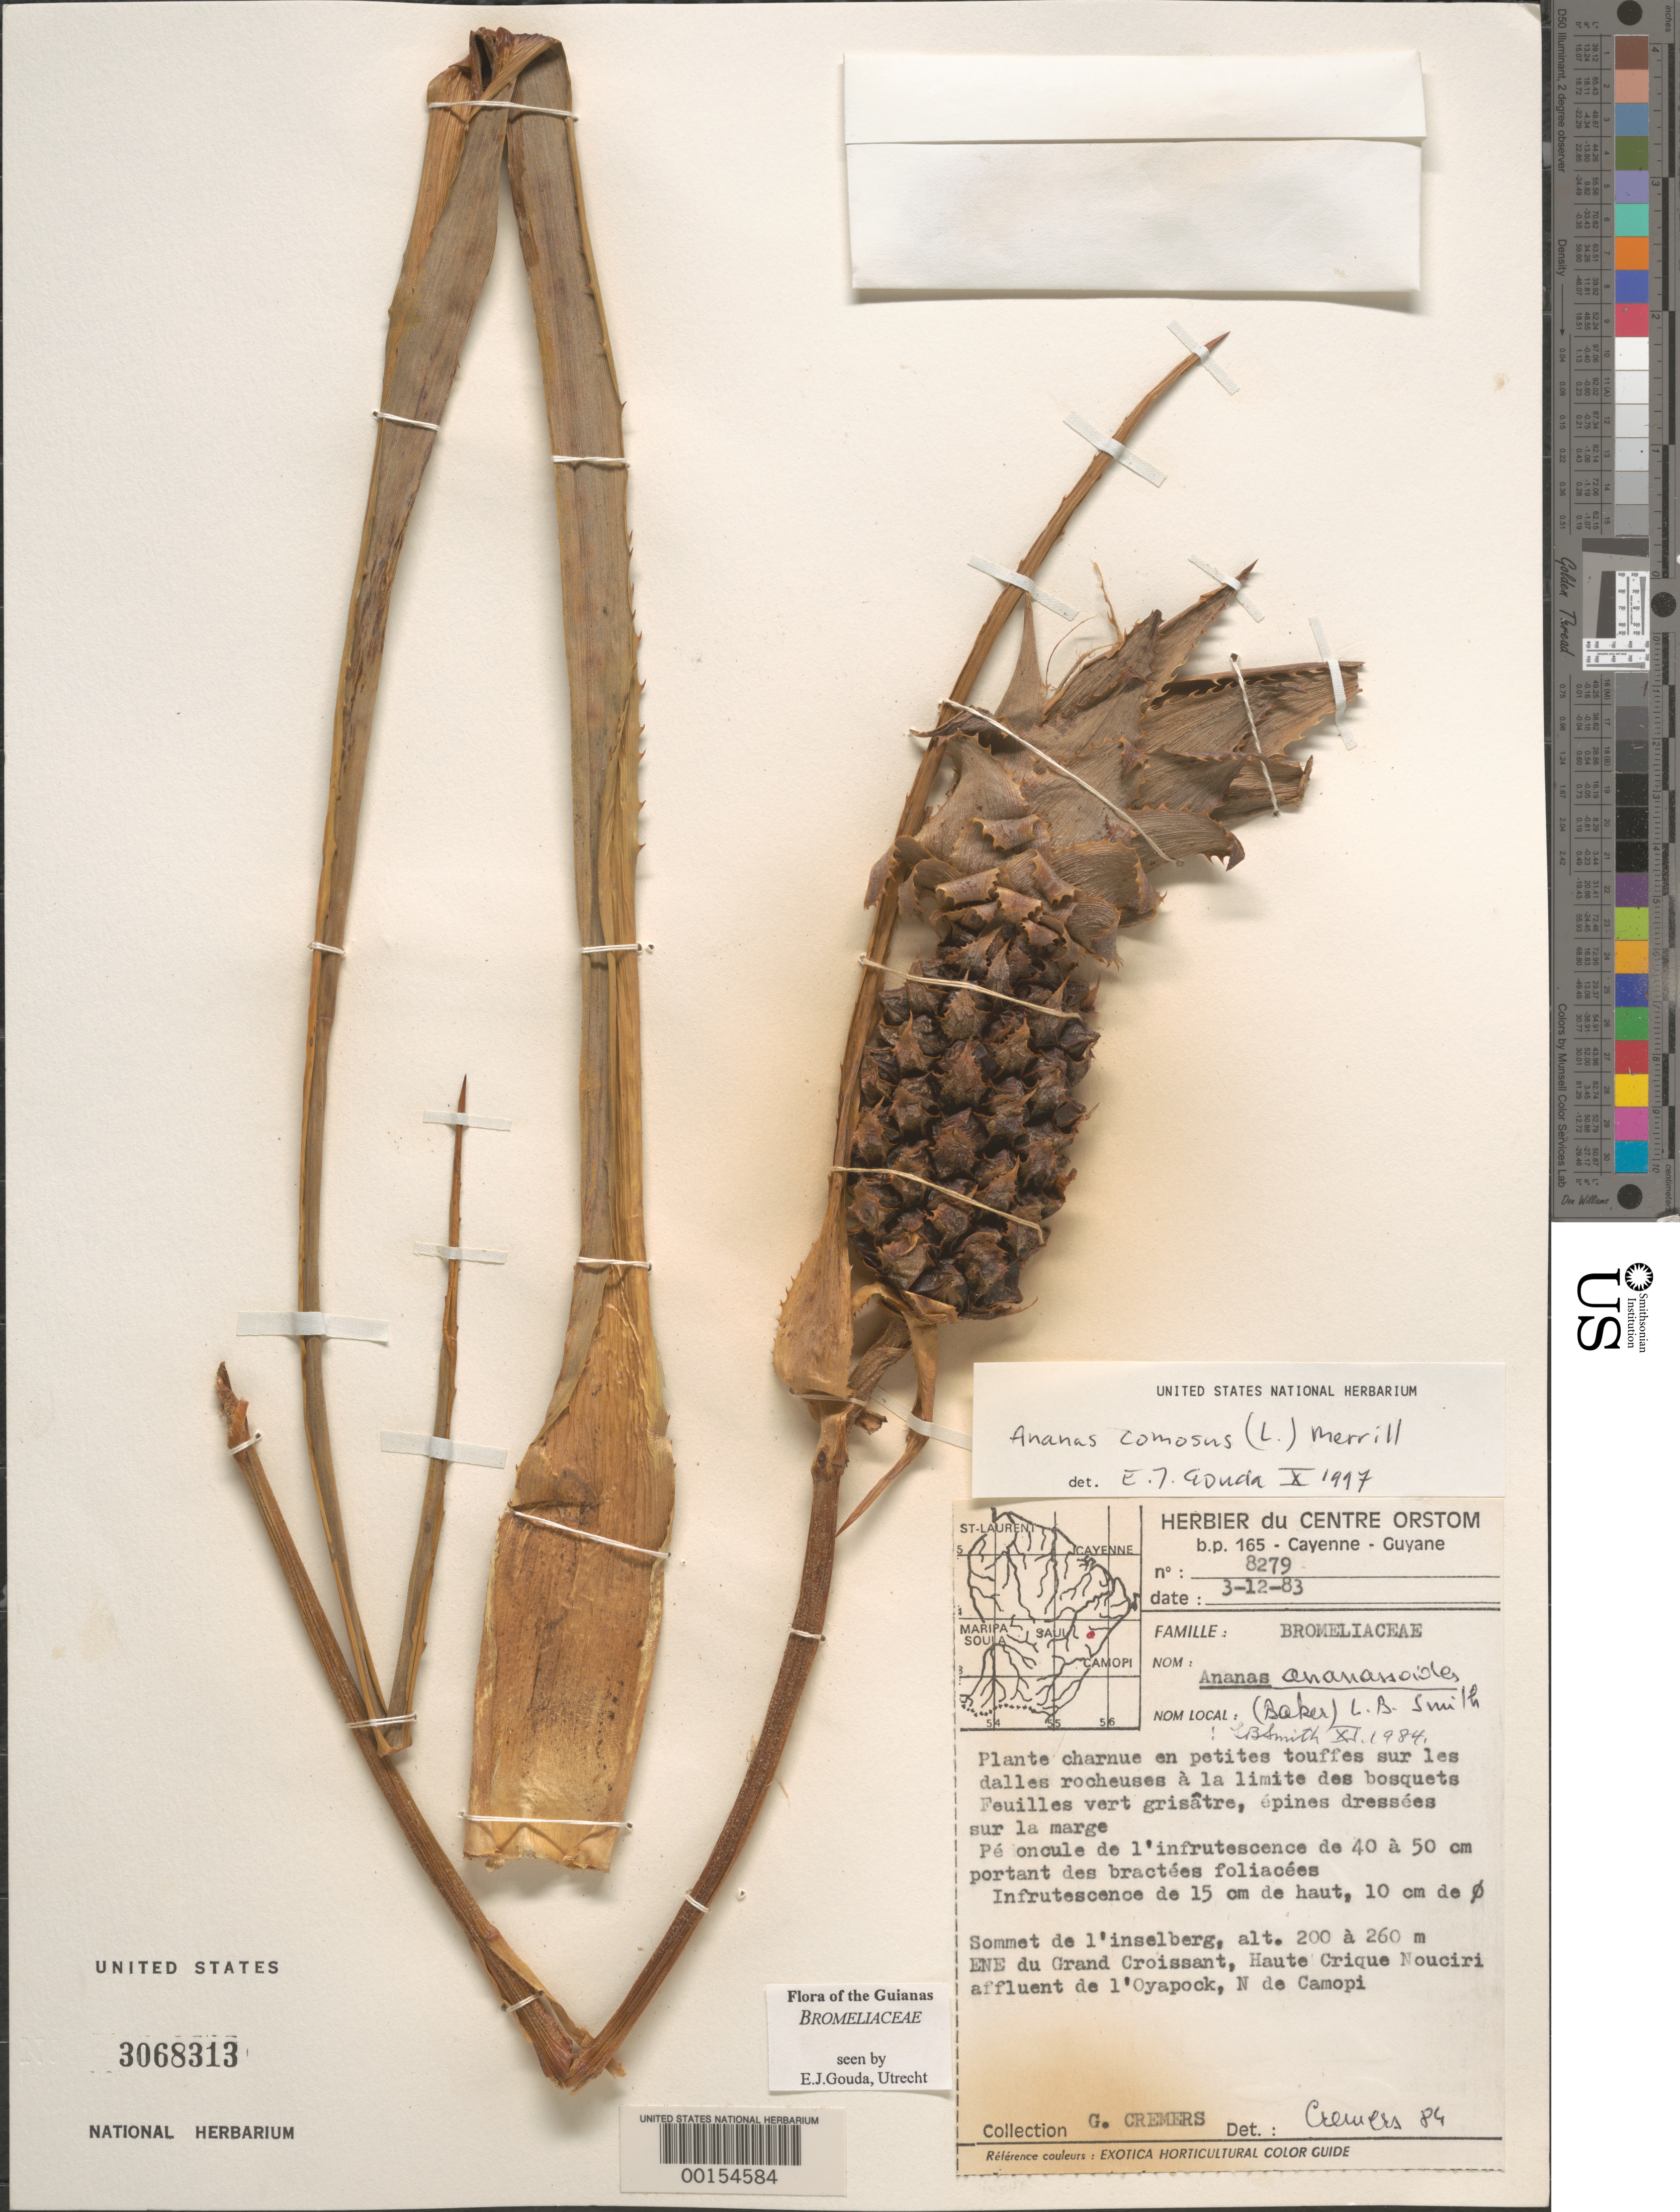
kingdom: Plantae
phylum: Tracheophyta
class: Liliopsida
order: Poales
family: Bromeliaceae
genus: Ananas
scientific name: Ananas comosus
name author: (L.) Merr.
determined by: Gouda, E. J.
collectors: G. Cremers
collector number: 8279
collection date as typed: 3-Dec-83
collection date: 1983-12-03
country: French Guiana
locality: Crique Nouciri, confluent de l'Oyapock N de Camopi, ENE du Grand Croissant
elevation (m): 200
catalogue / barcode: US 3068313